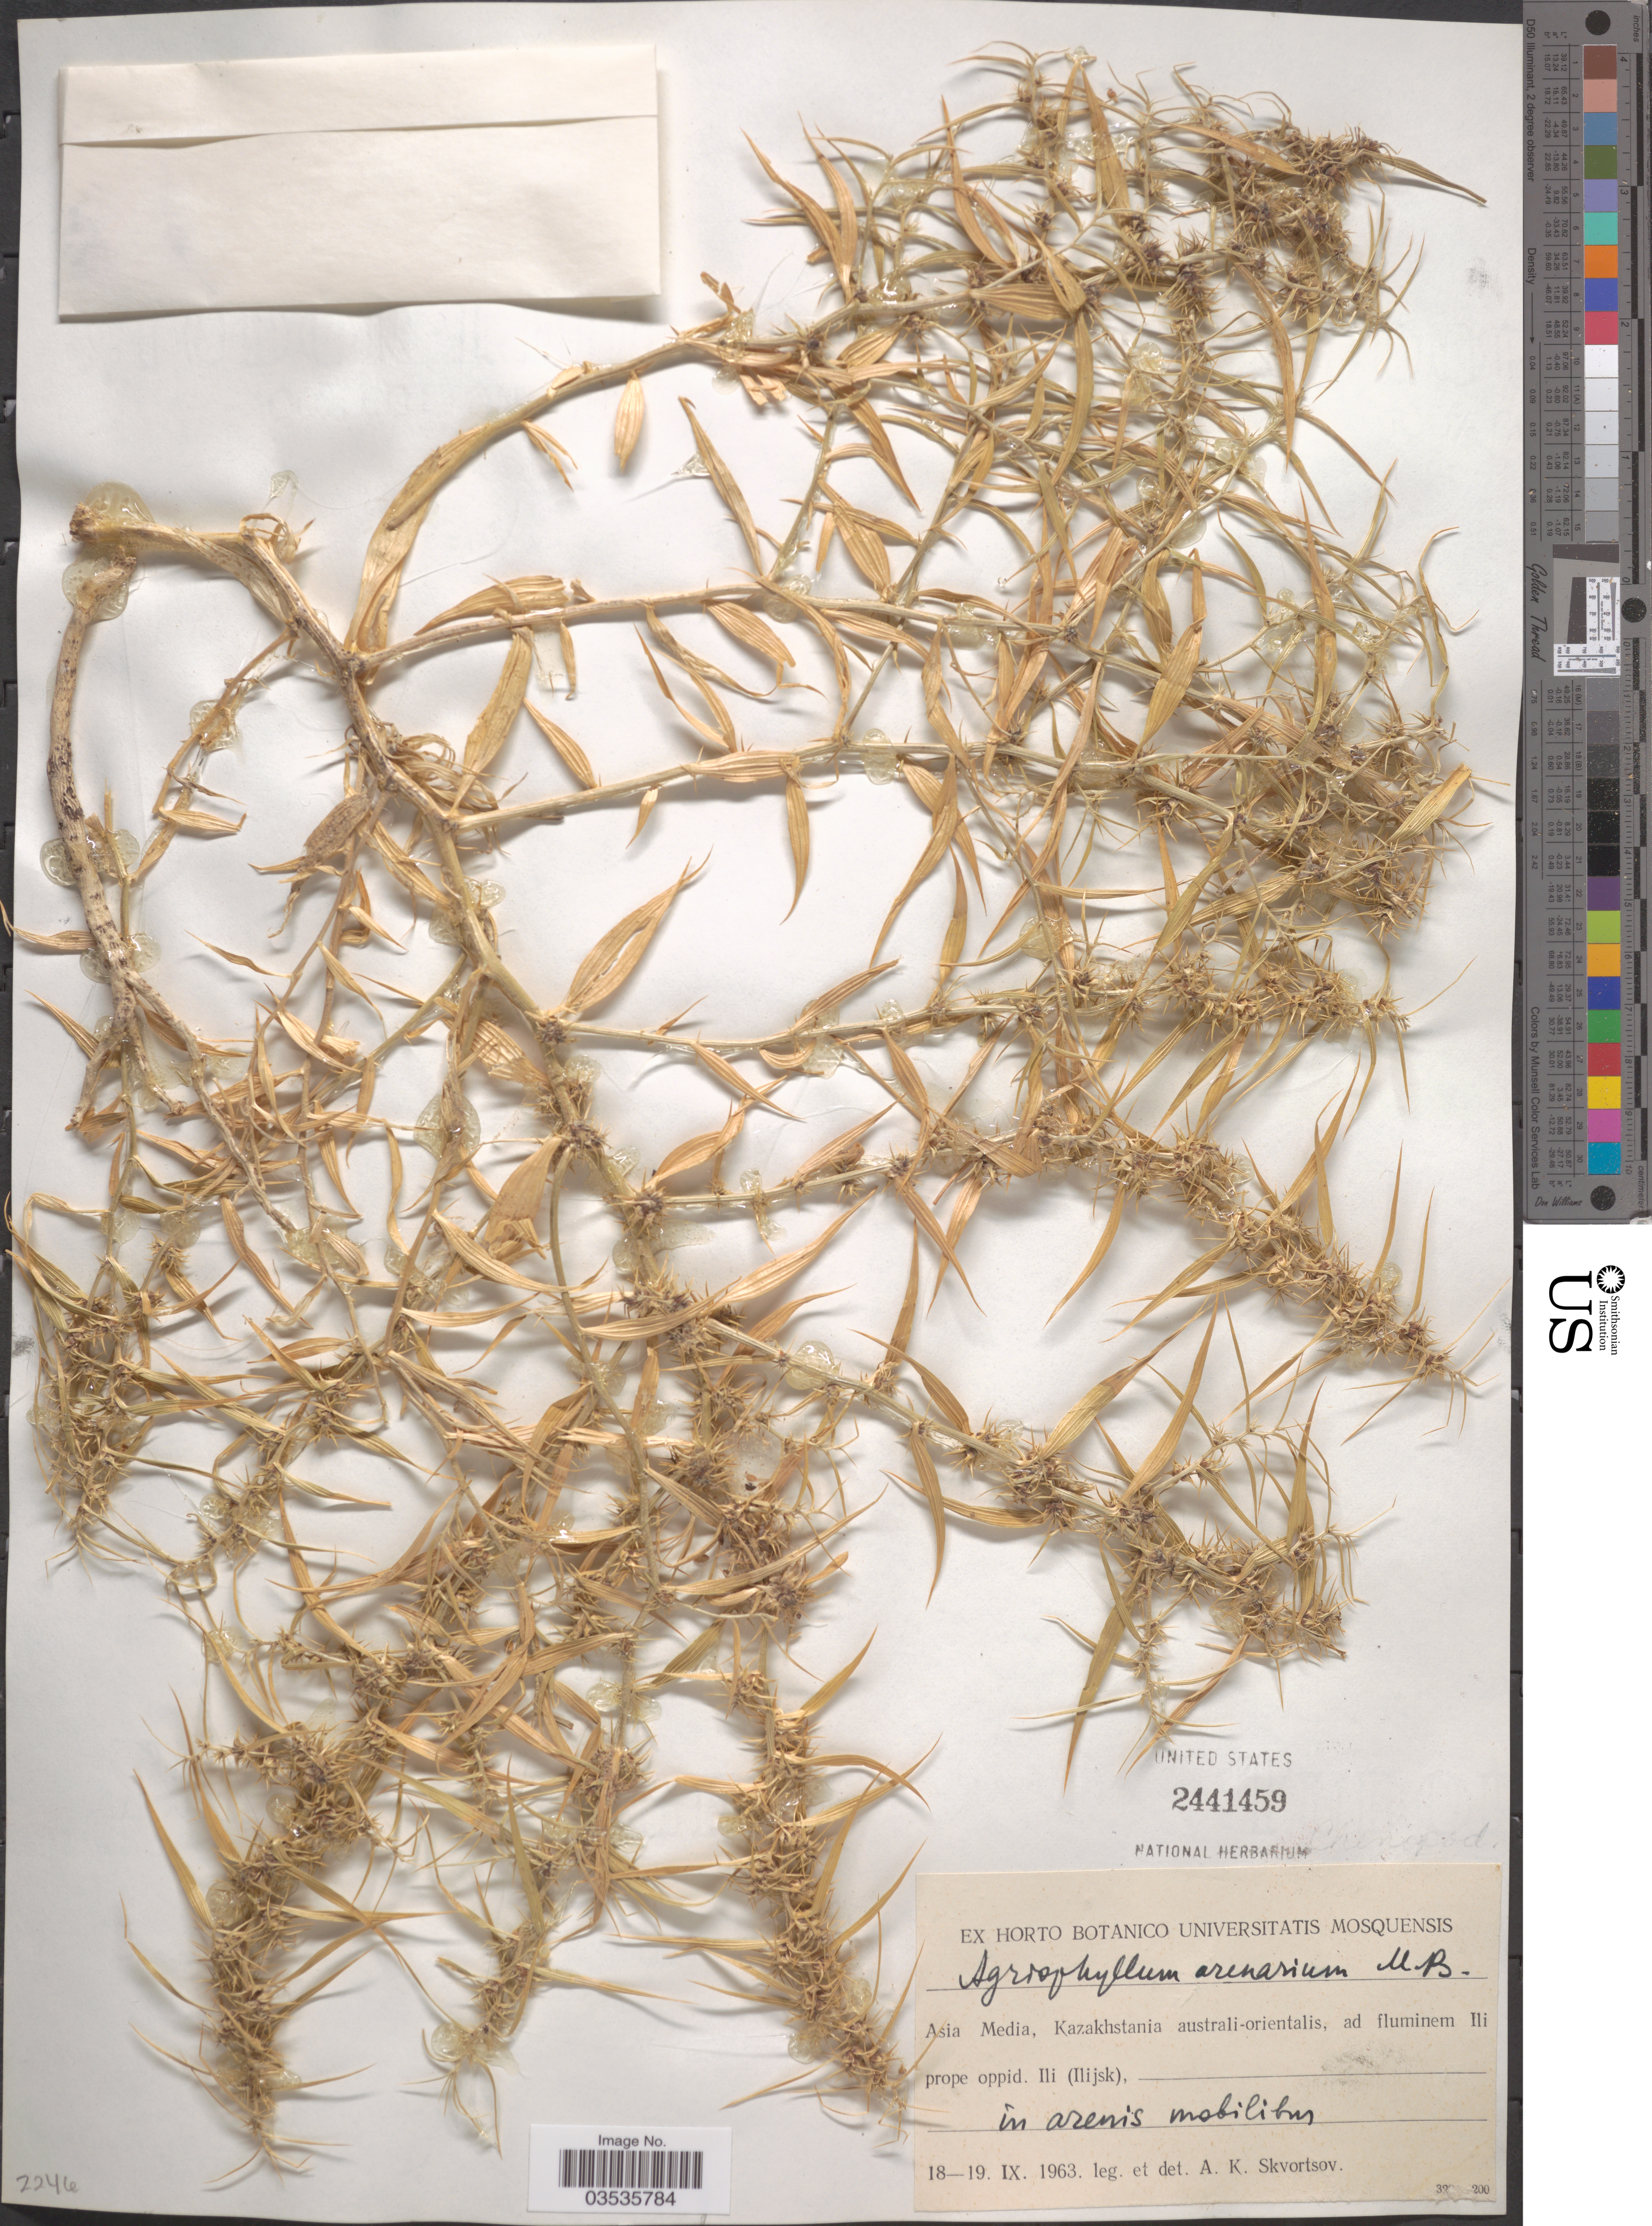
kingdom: Plantae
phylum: Tracheophyta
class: Magnoliopsida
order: Caryophyllales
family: Amaranthaceae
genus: Agriophyllum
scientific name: Agriophyllum arenarium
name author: Bunge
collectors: A. K. Skvortsov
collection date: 1963-09-18/1963-09-19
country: Kazakhstan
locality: Asia Media, Kazakhstania australi-orientalis, ad fluminem Ili prope oppid. Ili (Ilijsk).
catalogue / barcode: US 2441459